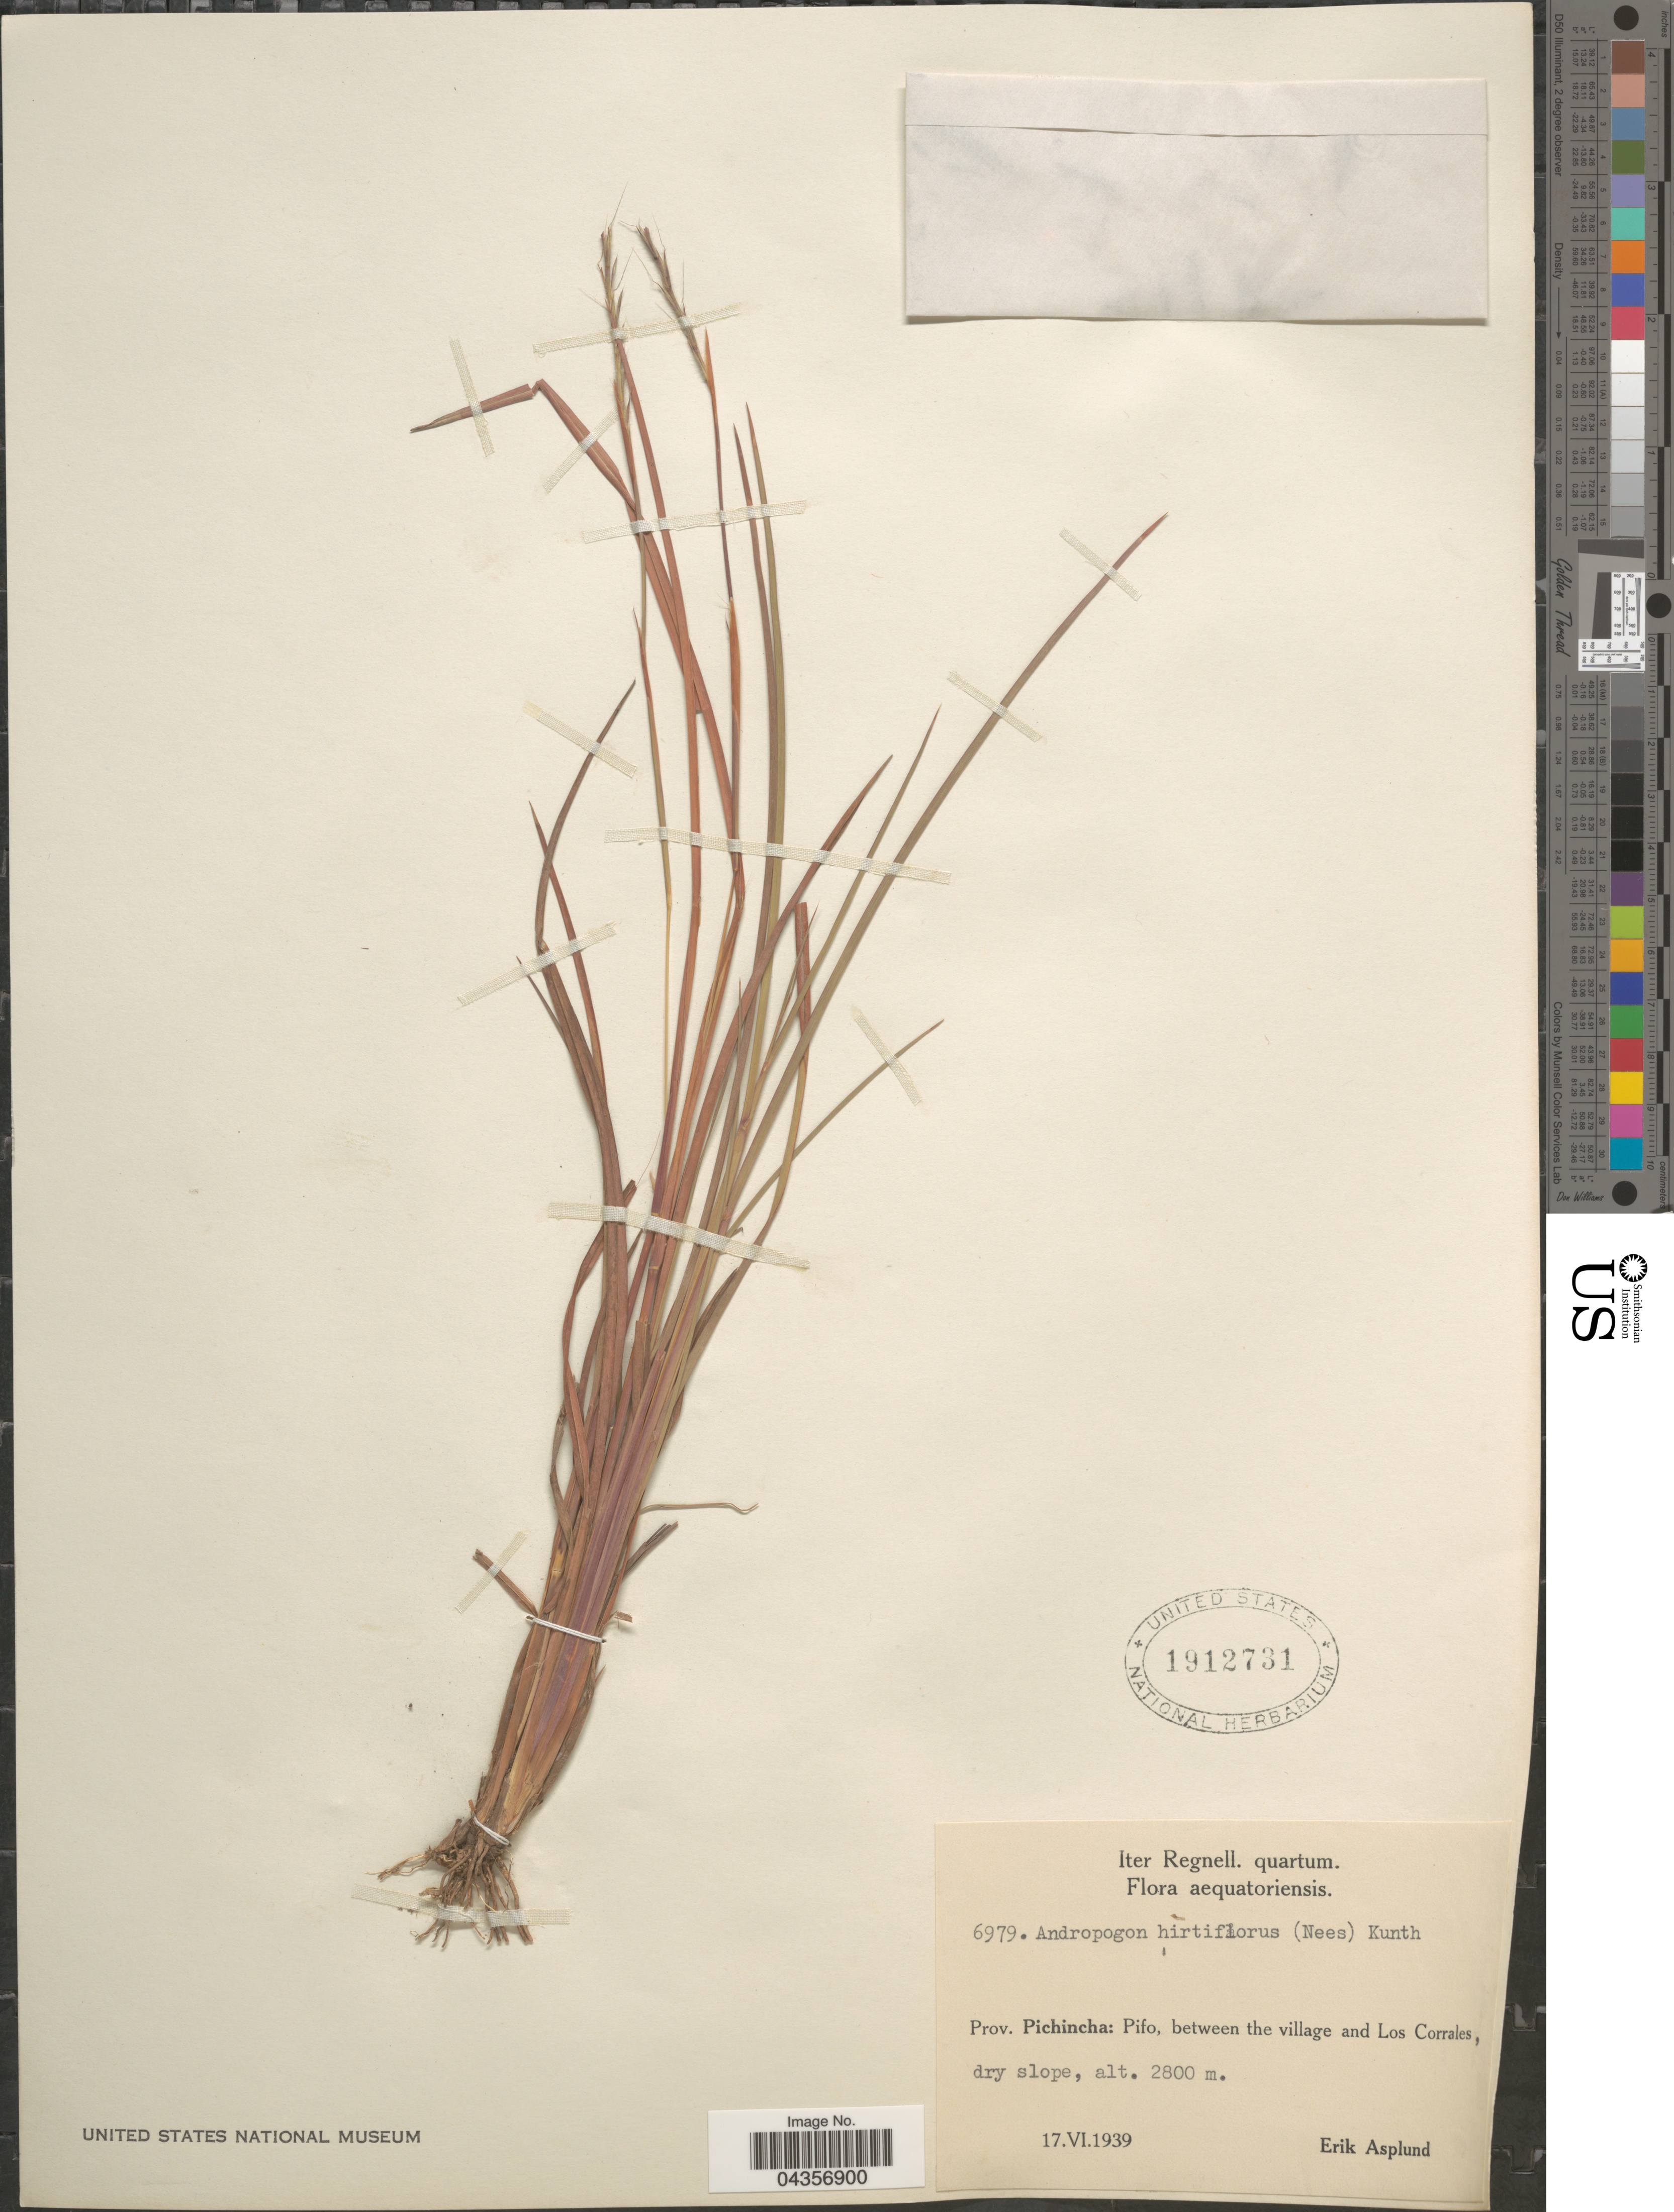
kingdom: Plantae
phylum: Tracheophyta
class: Liliopsida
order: Poales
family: Poaceae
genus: Schizachyrium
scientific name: Schizachyrium sanguineum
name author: (Retz.) Alston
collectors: E. Asplund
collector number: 6979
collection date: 1939-06-17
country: Ecuador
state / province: Pichincha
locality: Iter Regnell. quartum. Pifo, between the village and Los Corrales.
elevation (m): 2800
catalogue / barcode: US 1912731